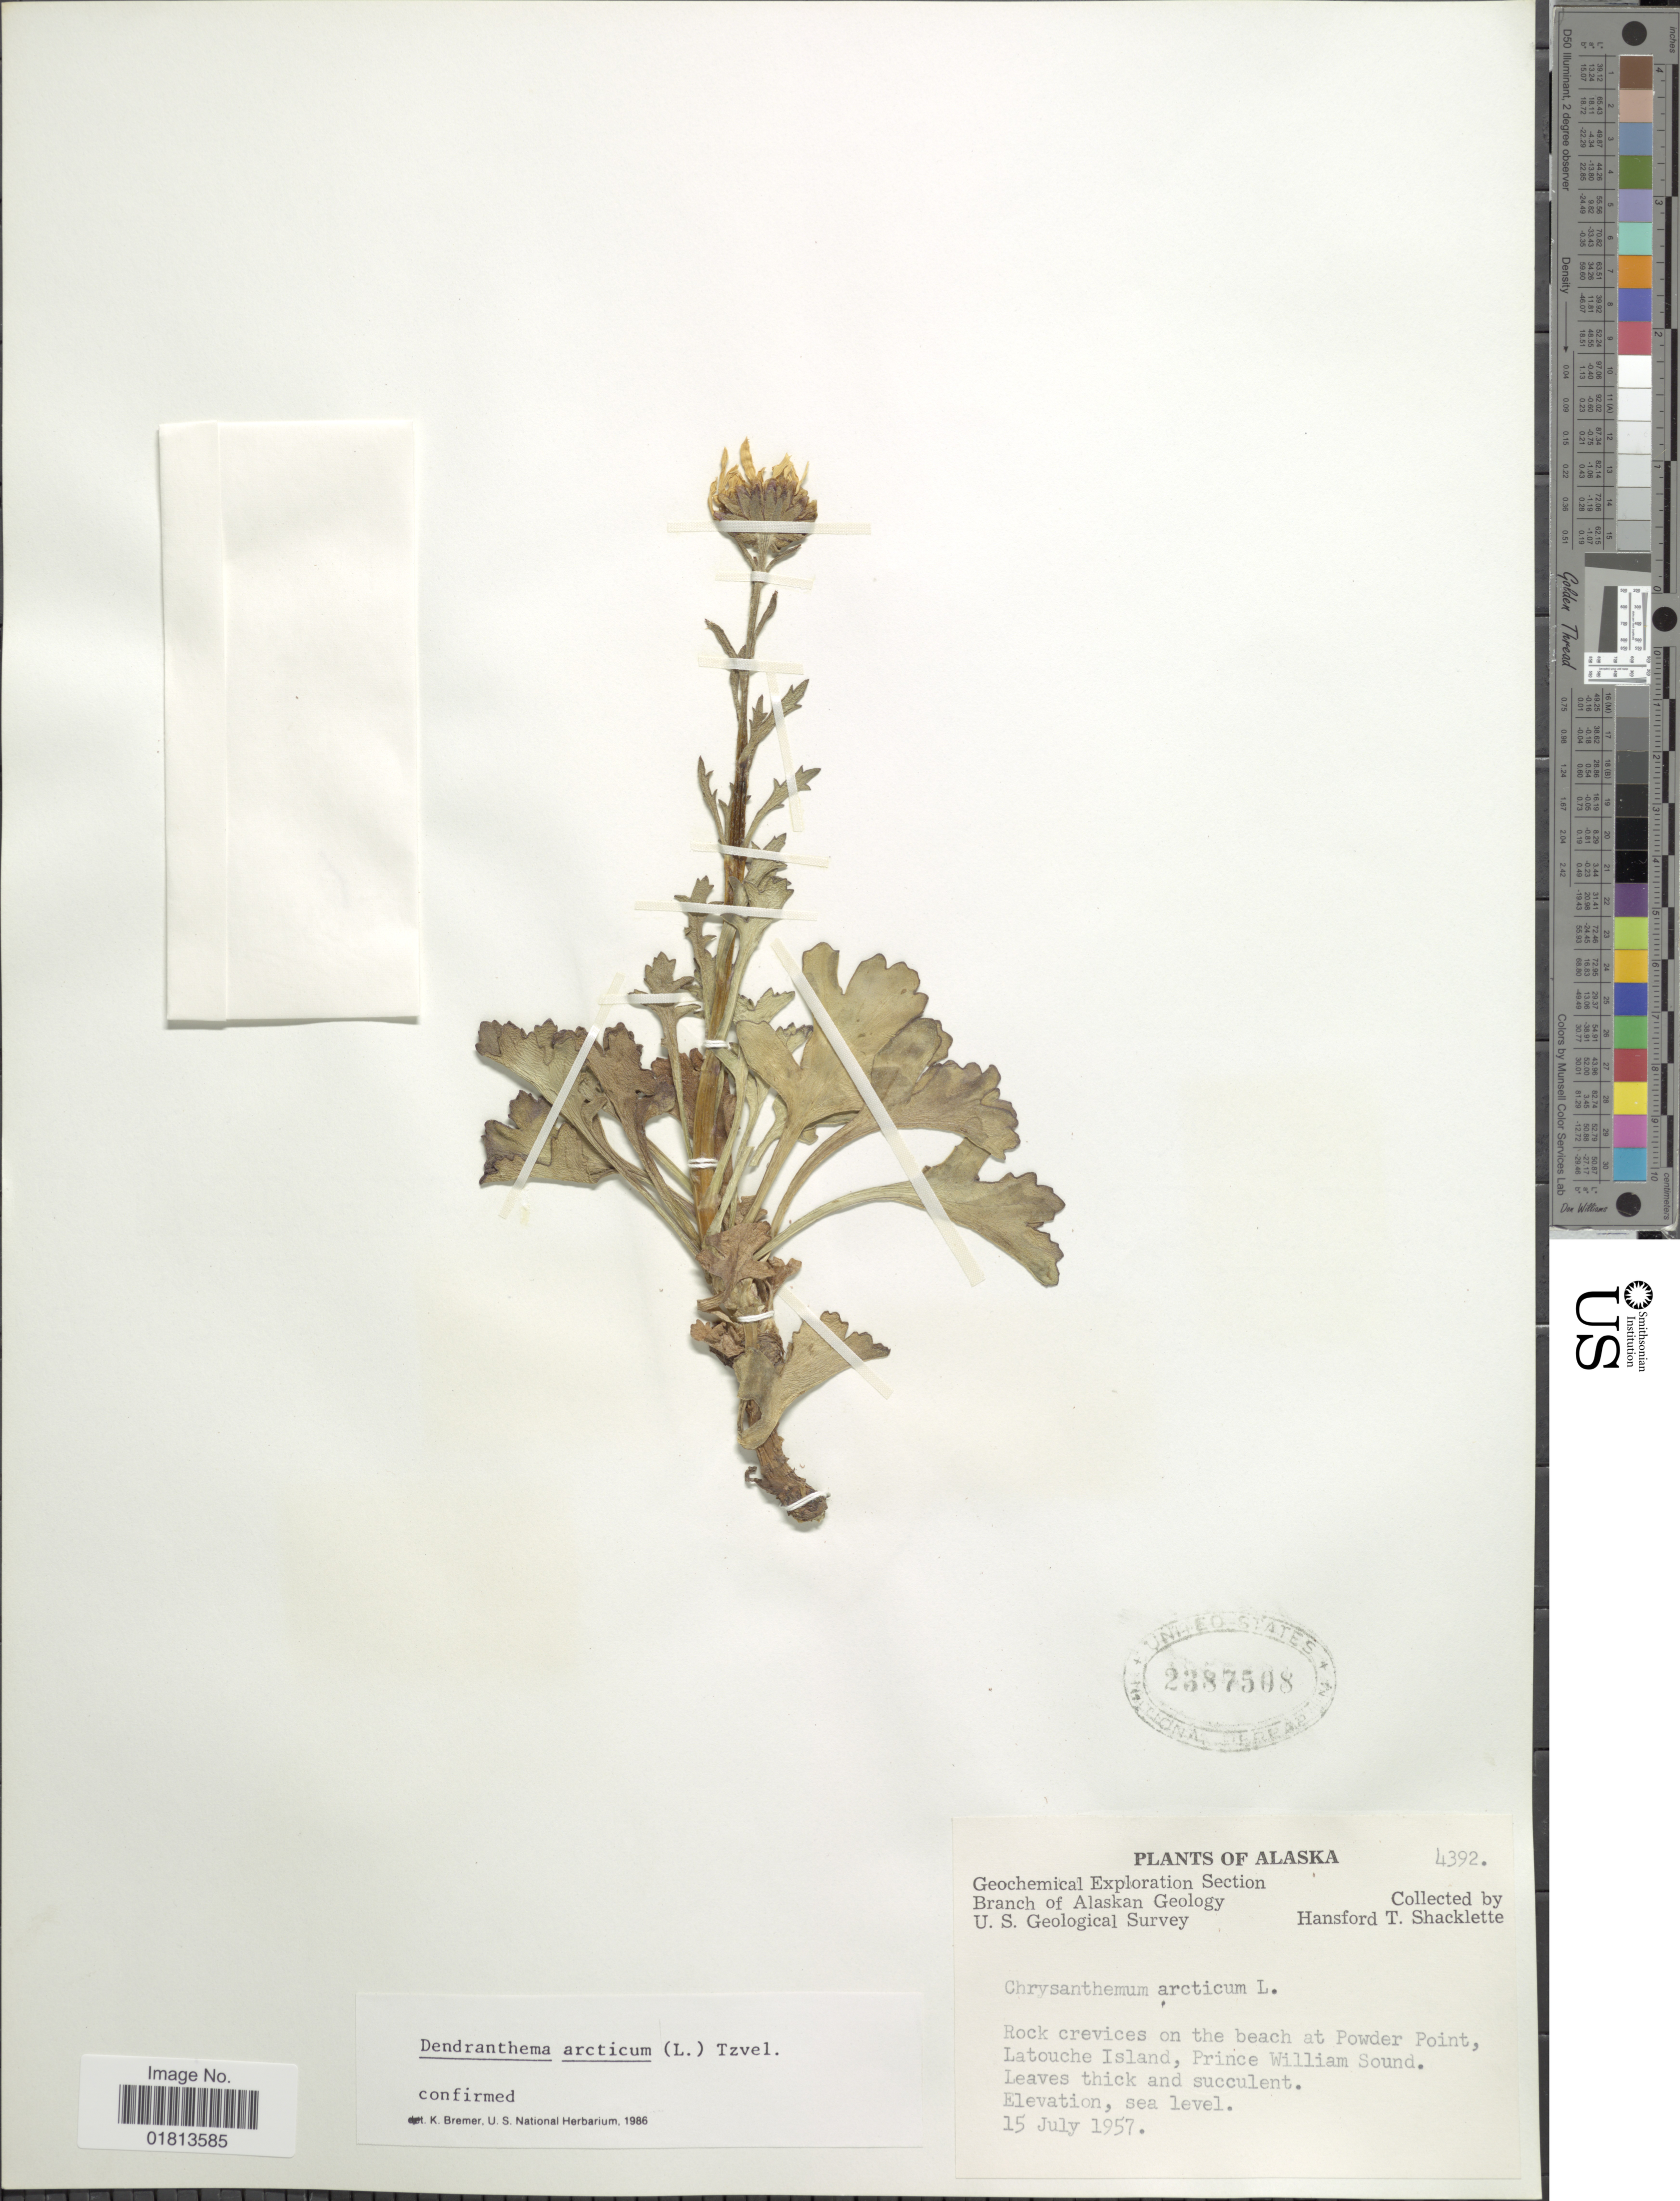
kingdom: Plantae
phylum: Tracheophyta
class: Magnoliopsida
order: Asterales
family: Asteraceae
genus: Dendranthema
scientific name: Dendranthema arcticum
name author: (L.) Tzvelev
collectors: H. Shacklette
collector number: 4392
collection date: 1957-07-15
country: United States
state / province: Alaska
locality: Rock crevices on the beach at Powder Point, Latouche Island, Prince William Sound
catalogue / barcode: US 2387508